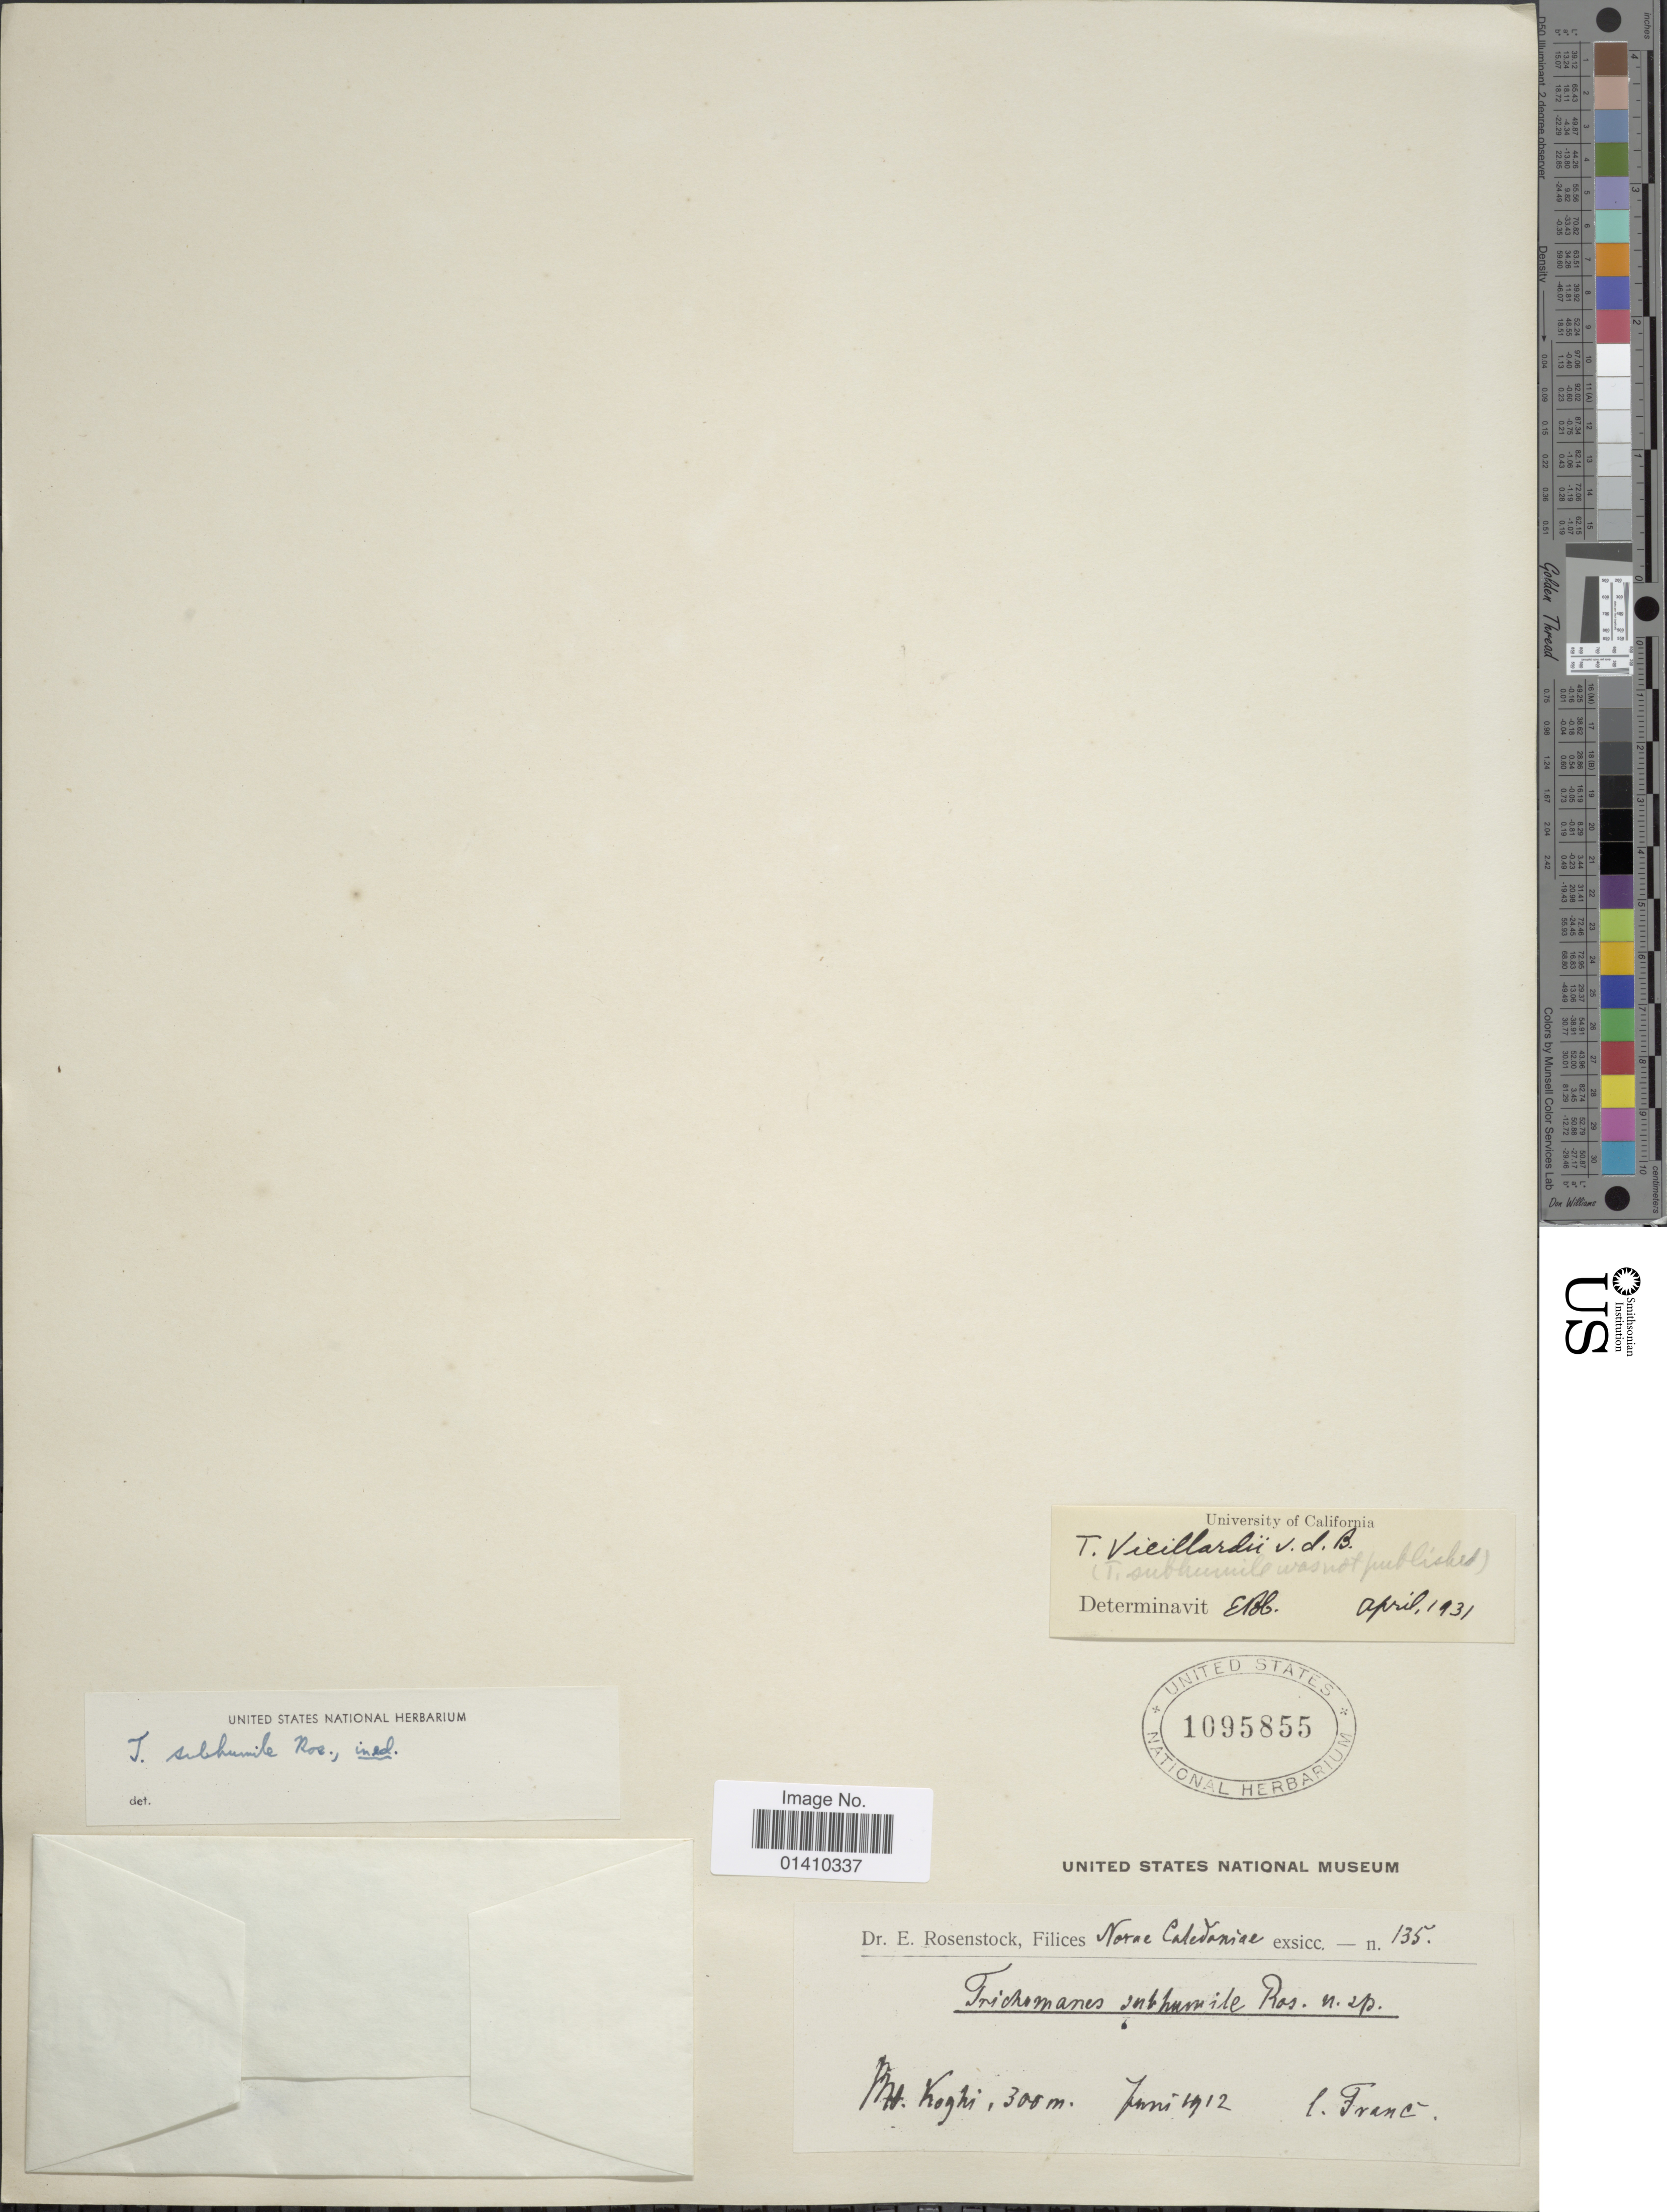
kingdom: Plantae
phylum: Tracheophyta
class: Polypodiopsida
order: Hymenophyllales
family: Hymenophyllaceae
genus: Polyphlebium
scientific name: Polyphlebium vieillardii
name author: (Bosch) Ebihara & K. Iwats.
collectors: I. Franc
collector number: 135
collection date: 1912-06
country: New Caledonia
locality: Mt. Koghi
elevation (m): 300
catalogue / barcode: US 1095855